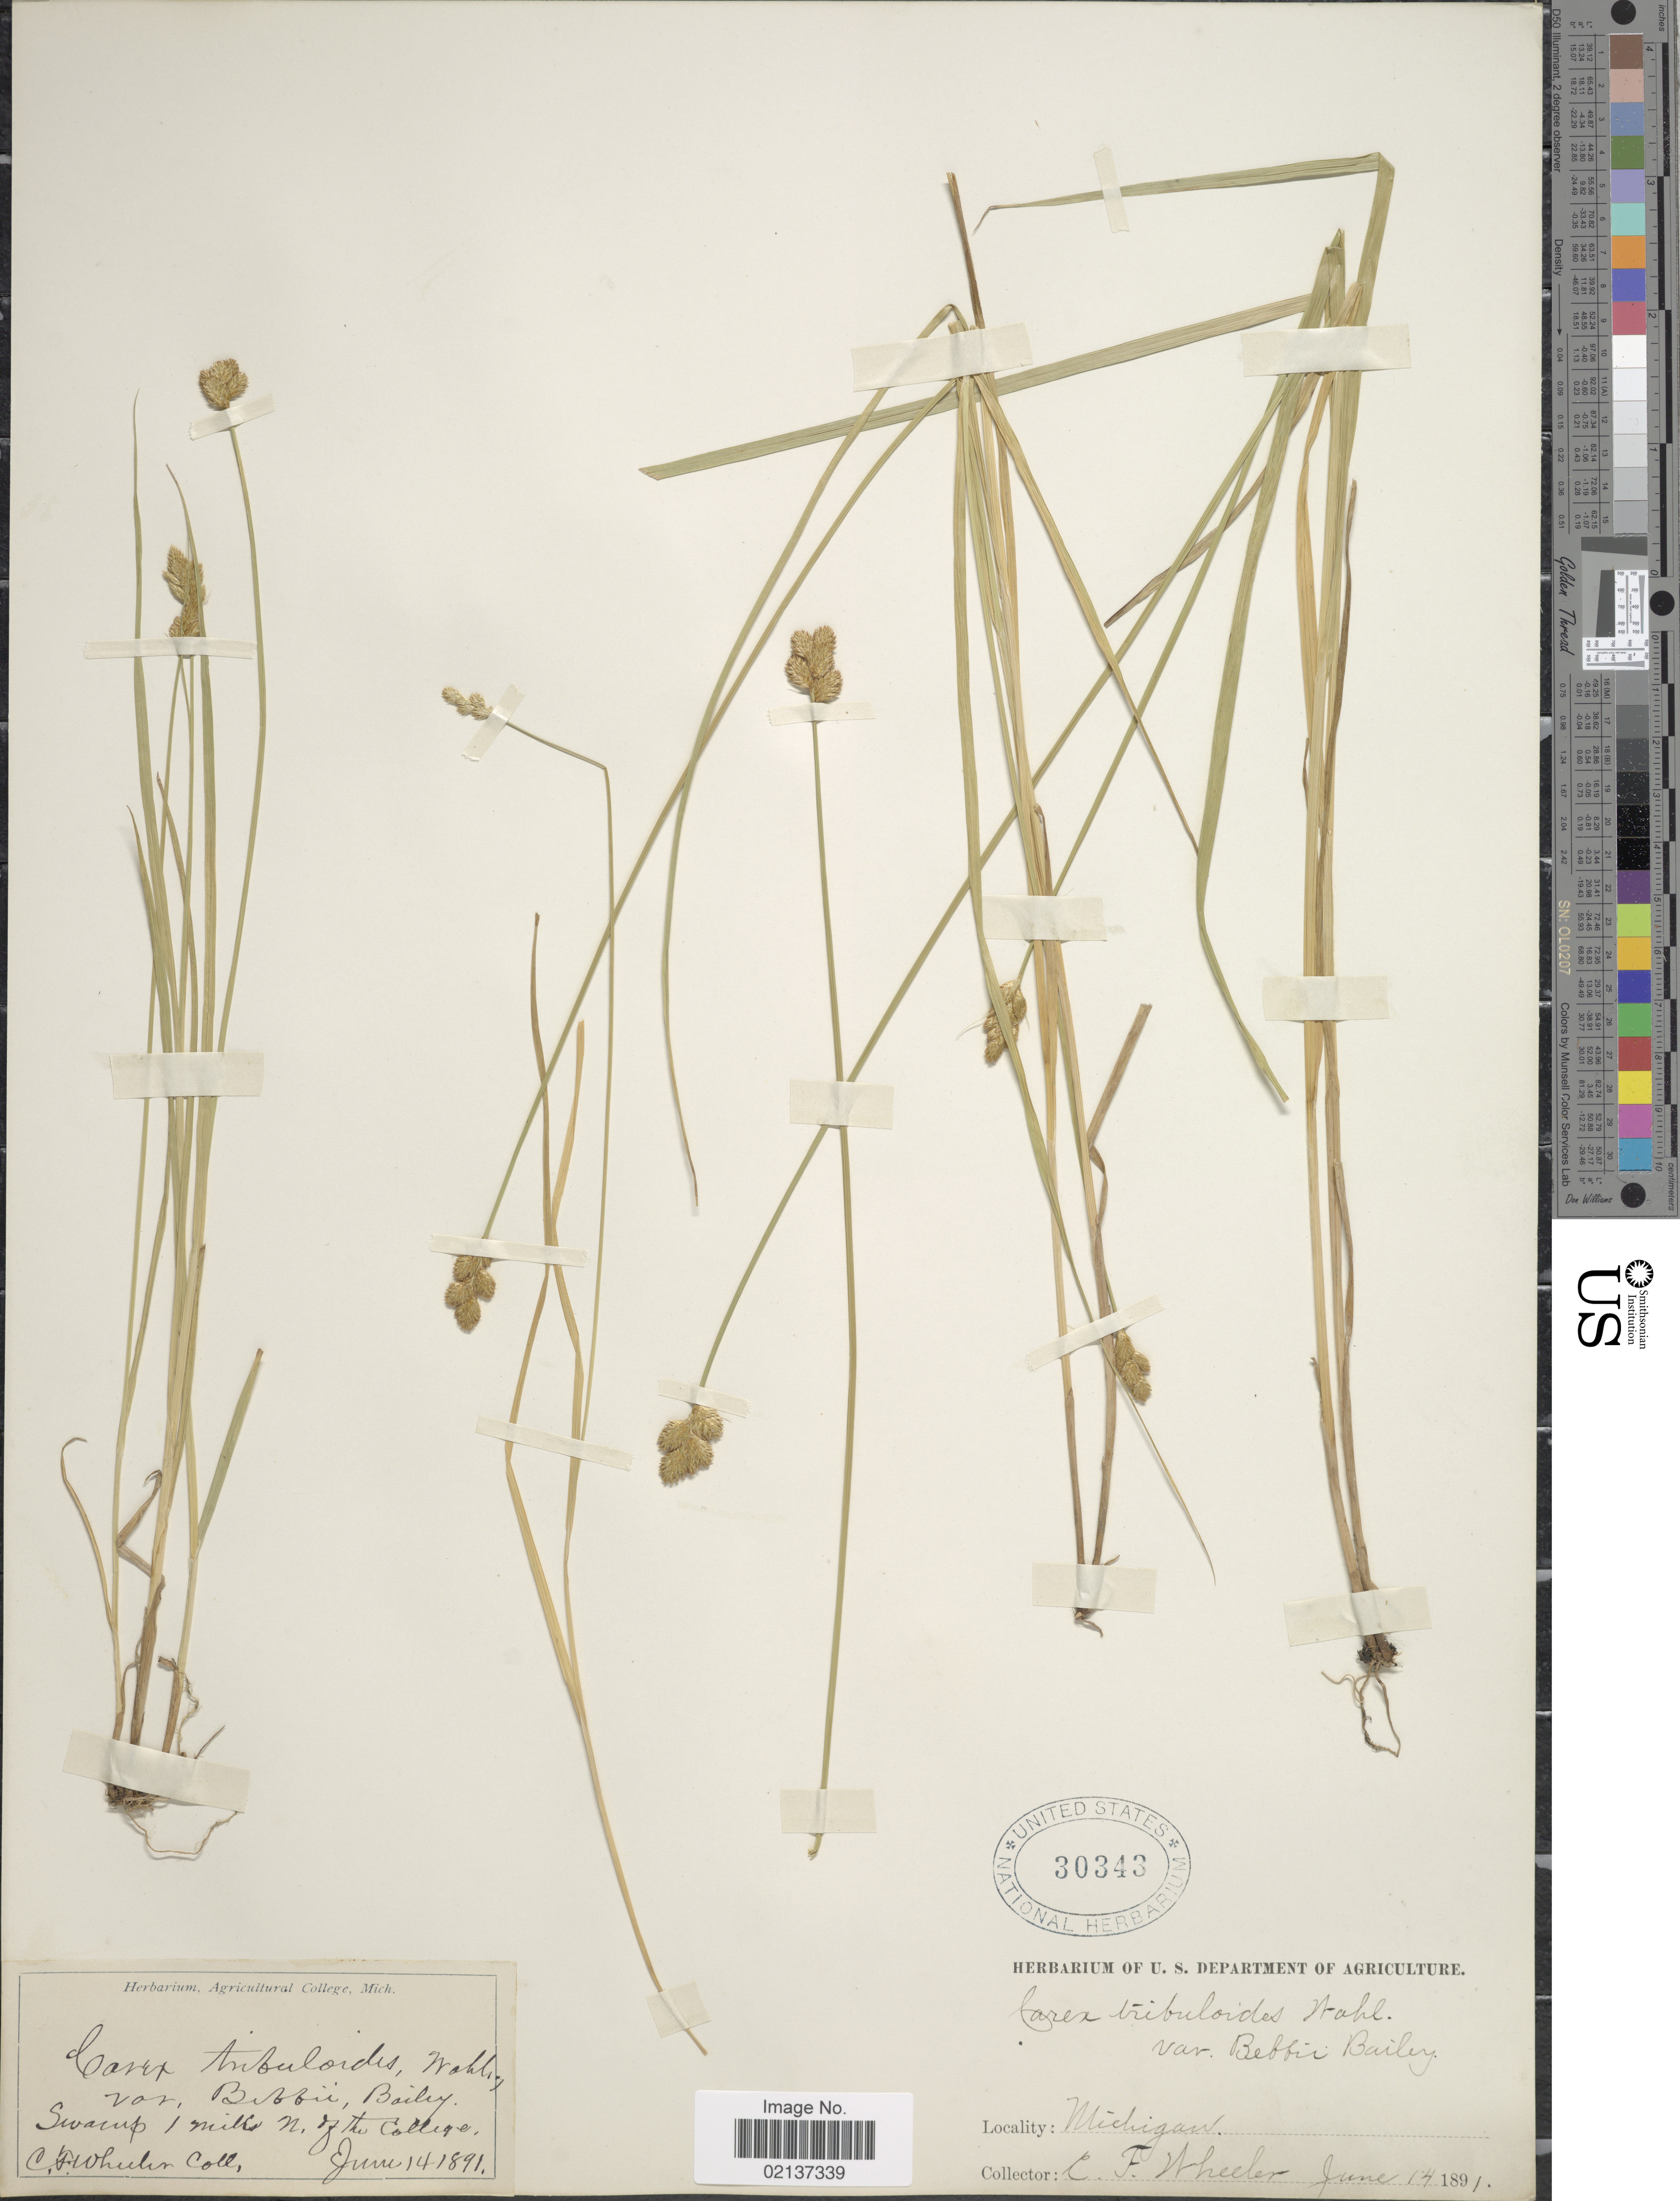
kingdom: Plantae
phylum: Tracheophyta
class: Liliopsida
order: Poales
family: Cyperaceae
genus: Carex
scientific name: Carex bebbii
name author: (L.H. Bailey) Olney ex Fernald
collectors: C. Wheeler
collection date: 1891-06-14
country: United States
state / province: Michigan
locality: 1 mile N of the College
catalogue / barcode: US 30343